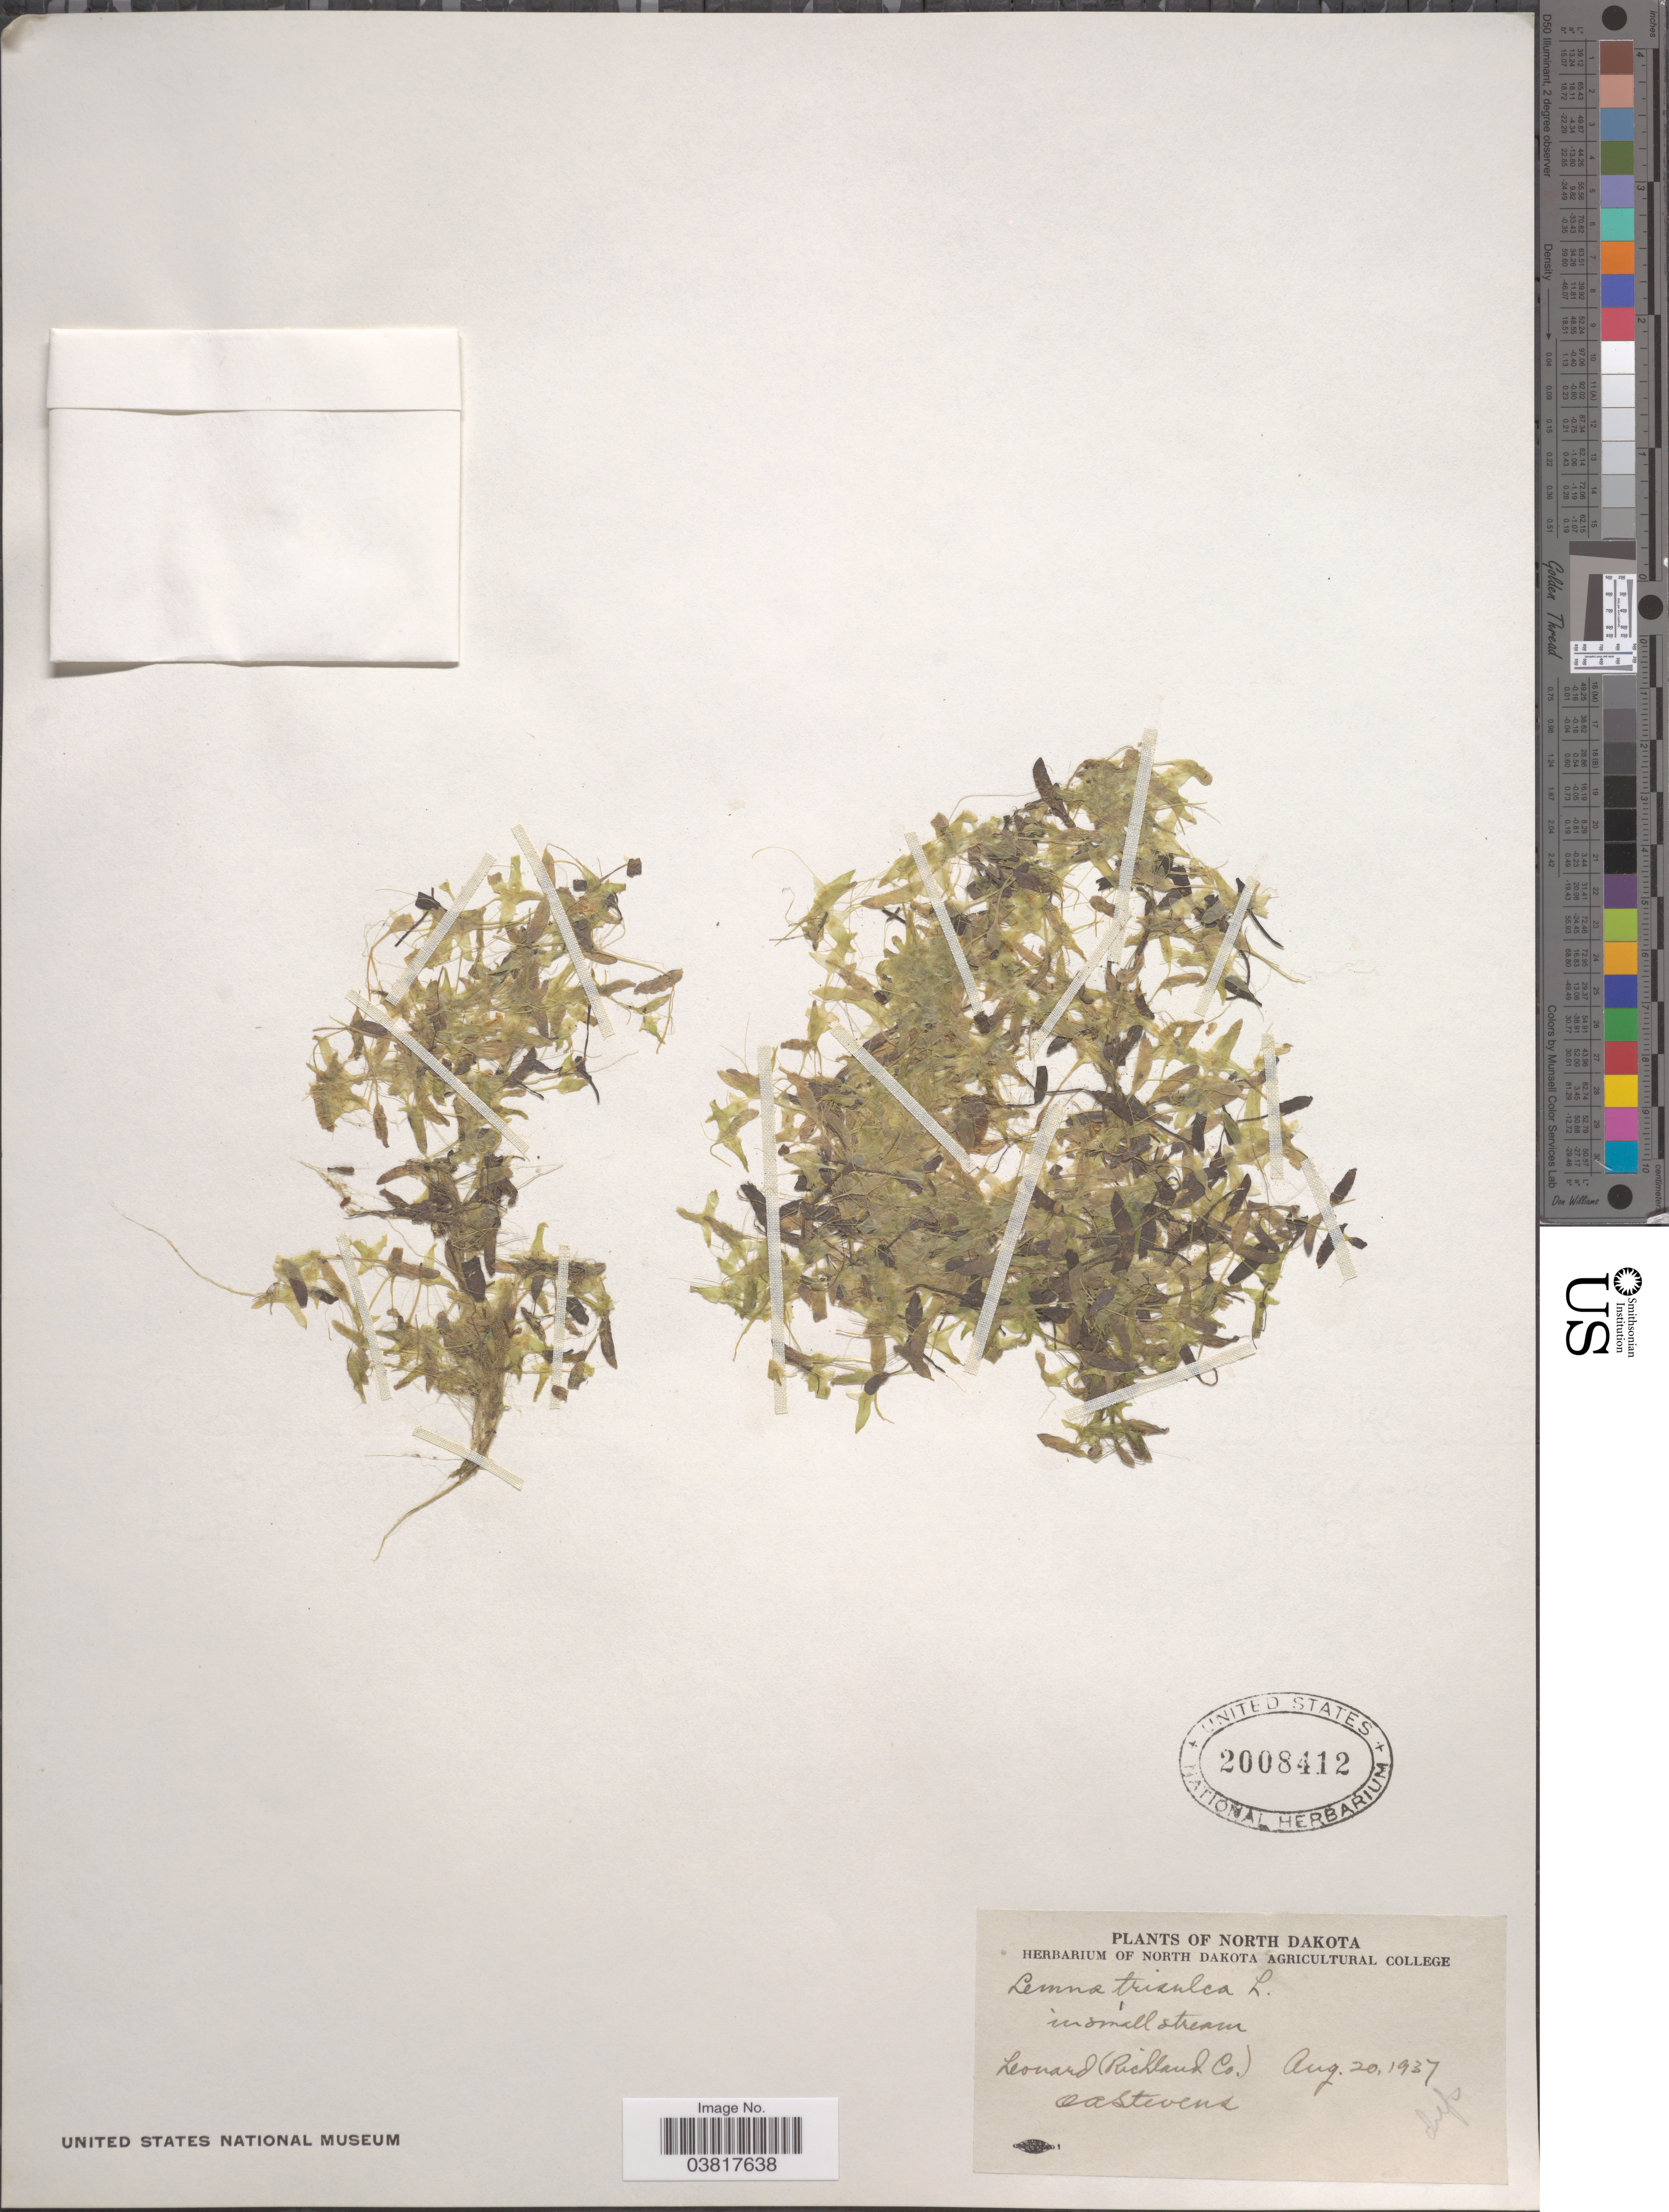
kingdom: Plantae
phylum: Tracheophyta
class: Liliopsida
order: Alismatales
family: Araceae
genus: Lemna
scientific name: Lemna trisulca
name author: L.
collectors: O. A. Stevens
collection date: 1937-08-20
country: United States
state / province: North Dakota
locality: Leonard (Richland Co.).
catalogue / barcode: US 2008412